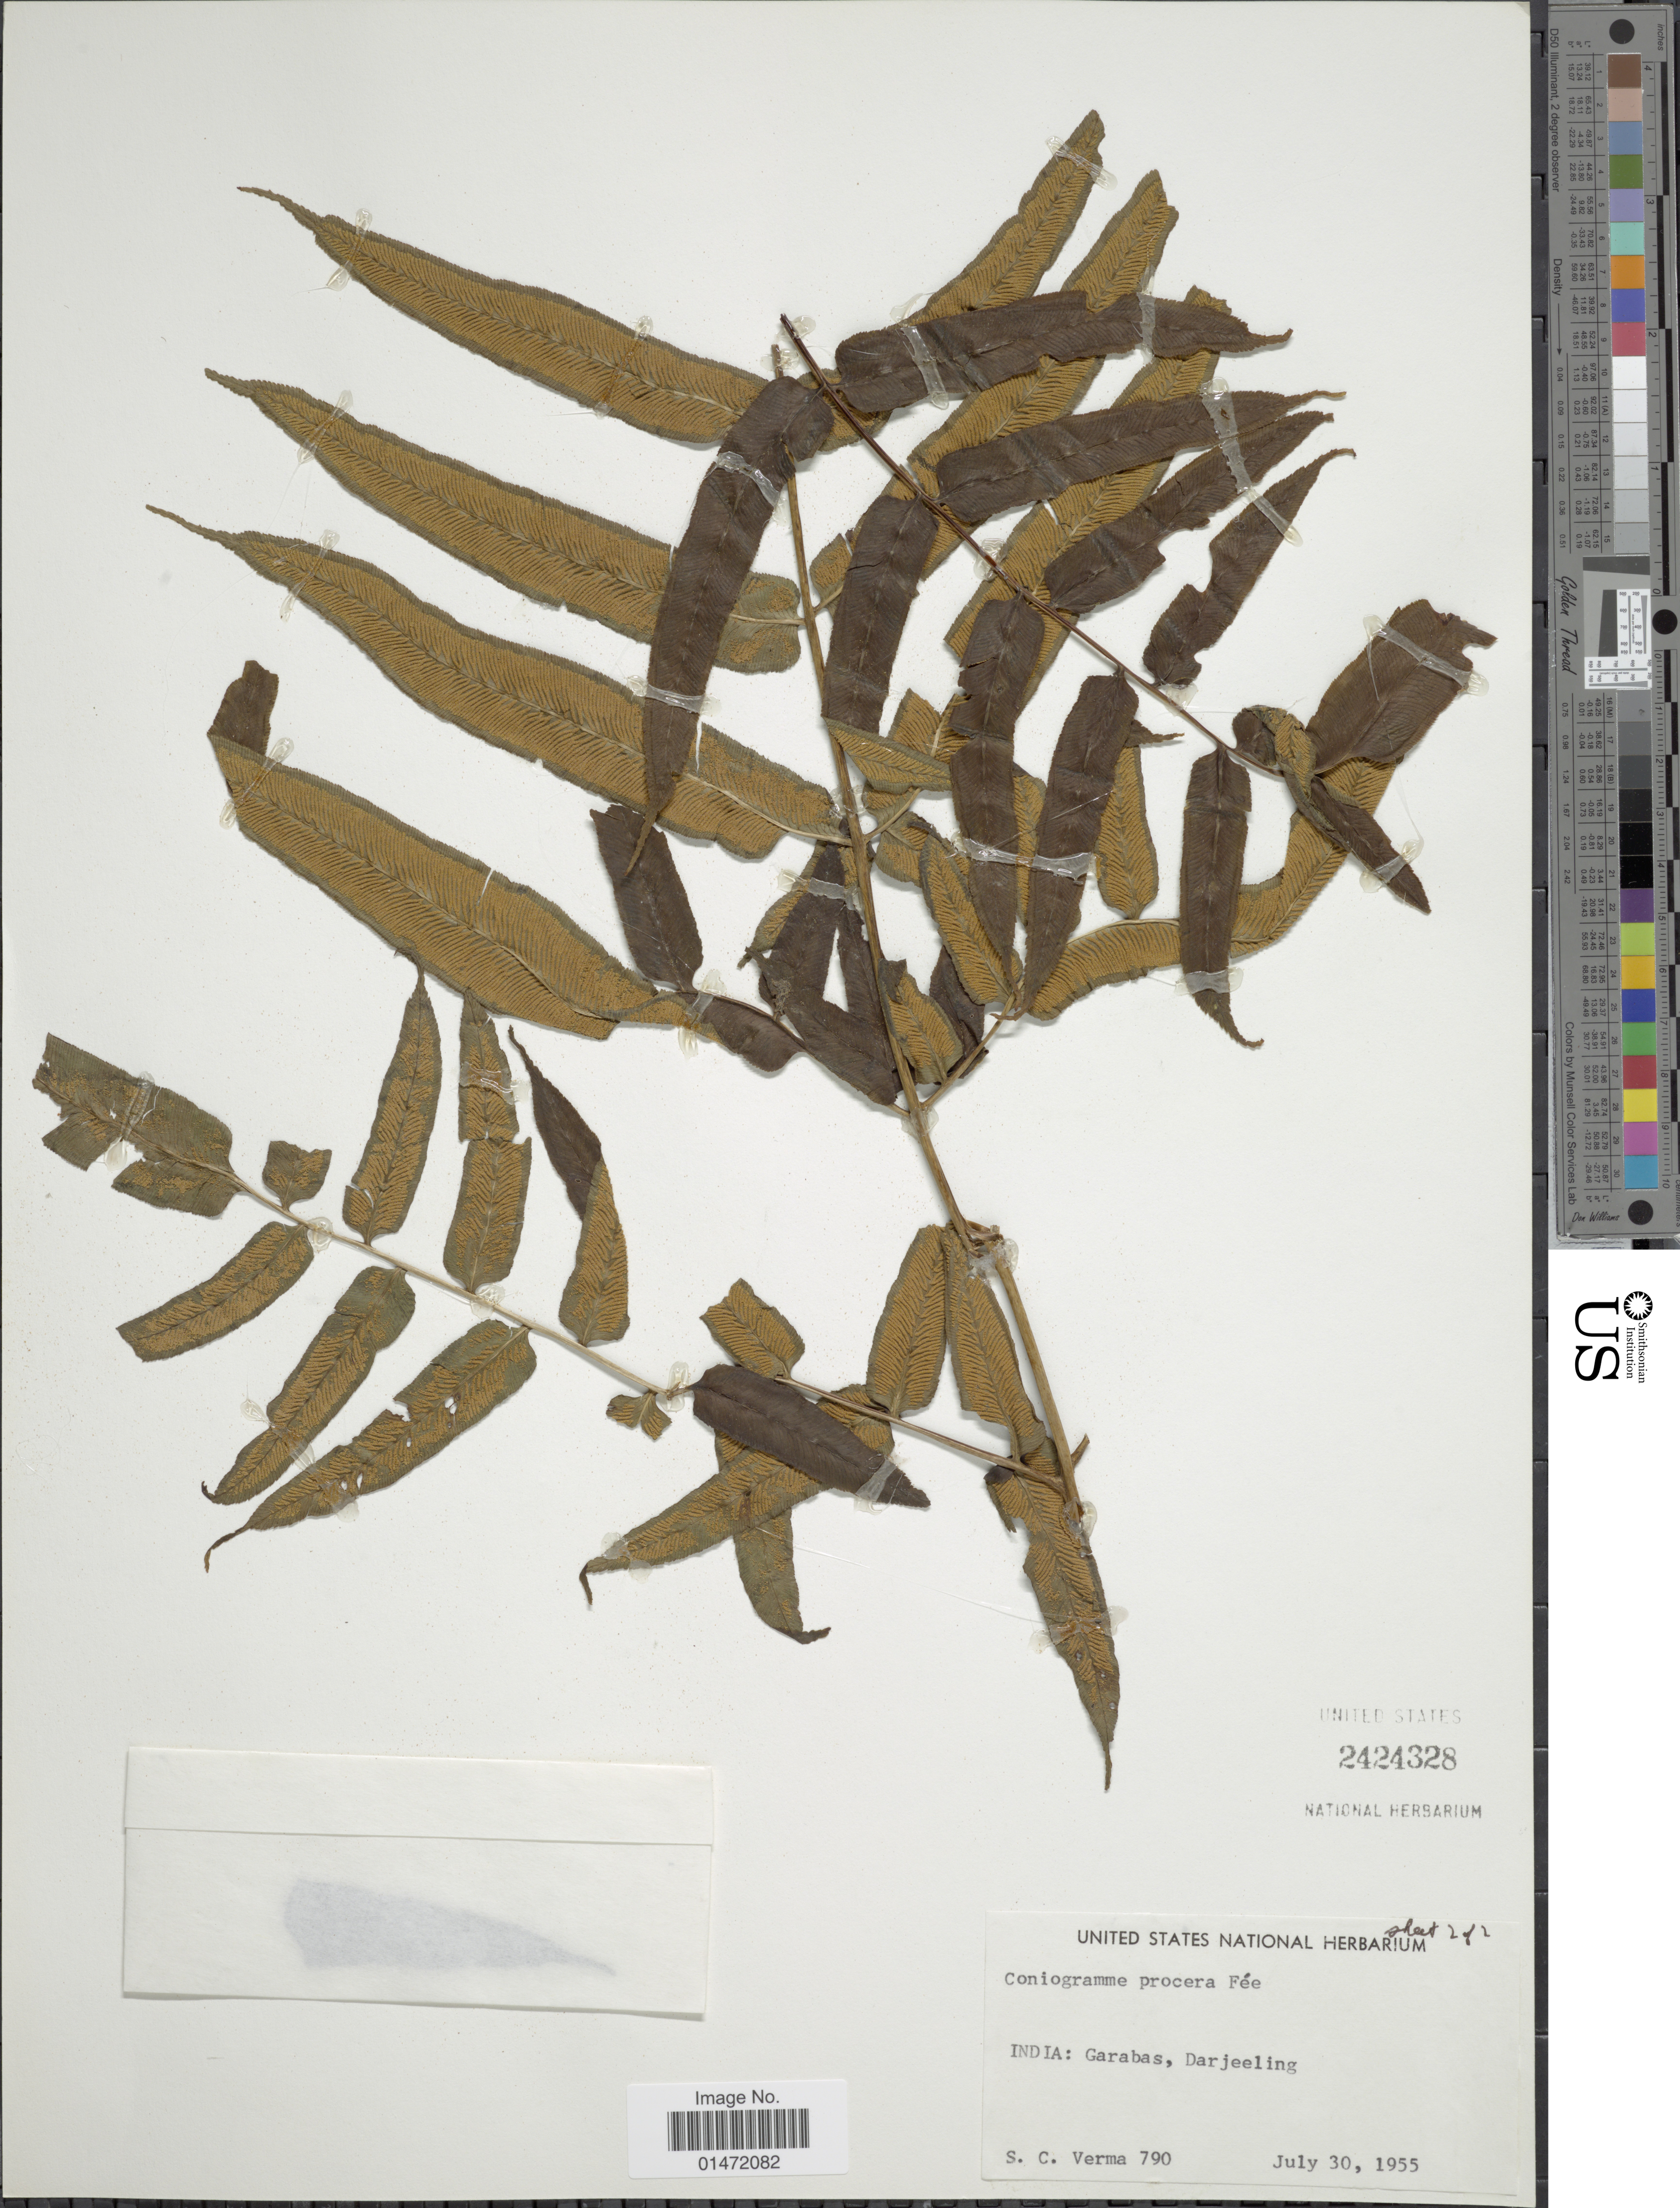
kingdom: Plantae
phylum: Tracheophyta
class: Polypodiopsida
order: Polypodiales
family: Pteridaceae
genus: Coniogramme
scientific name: Coniogramme procera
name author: (Wall.) Fée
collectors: S. Verma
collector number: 790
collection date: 1955-07-30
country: India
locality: Garabas, Darjeeling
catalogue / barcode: US 2424328